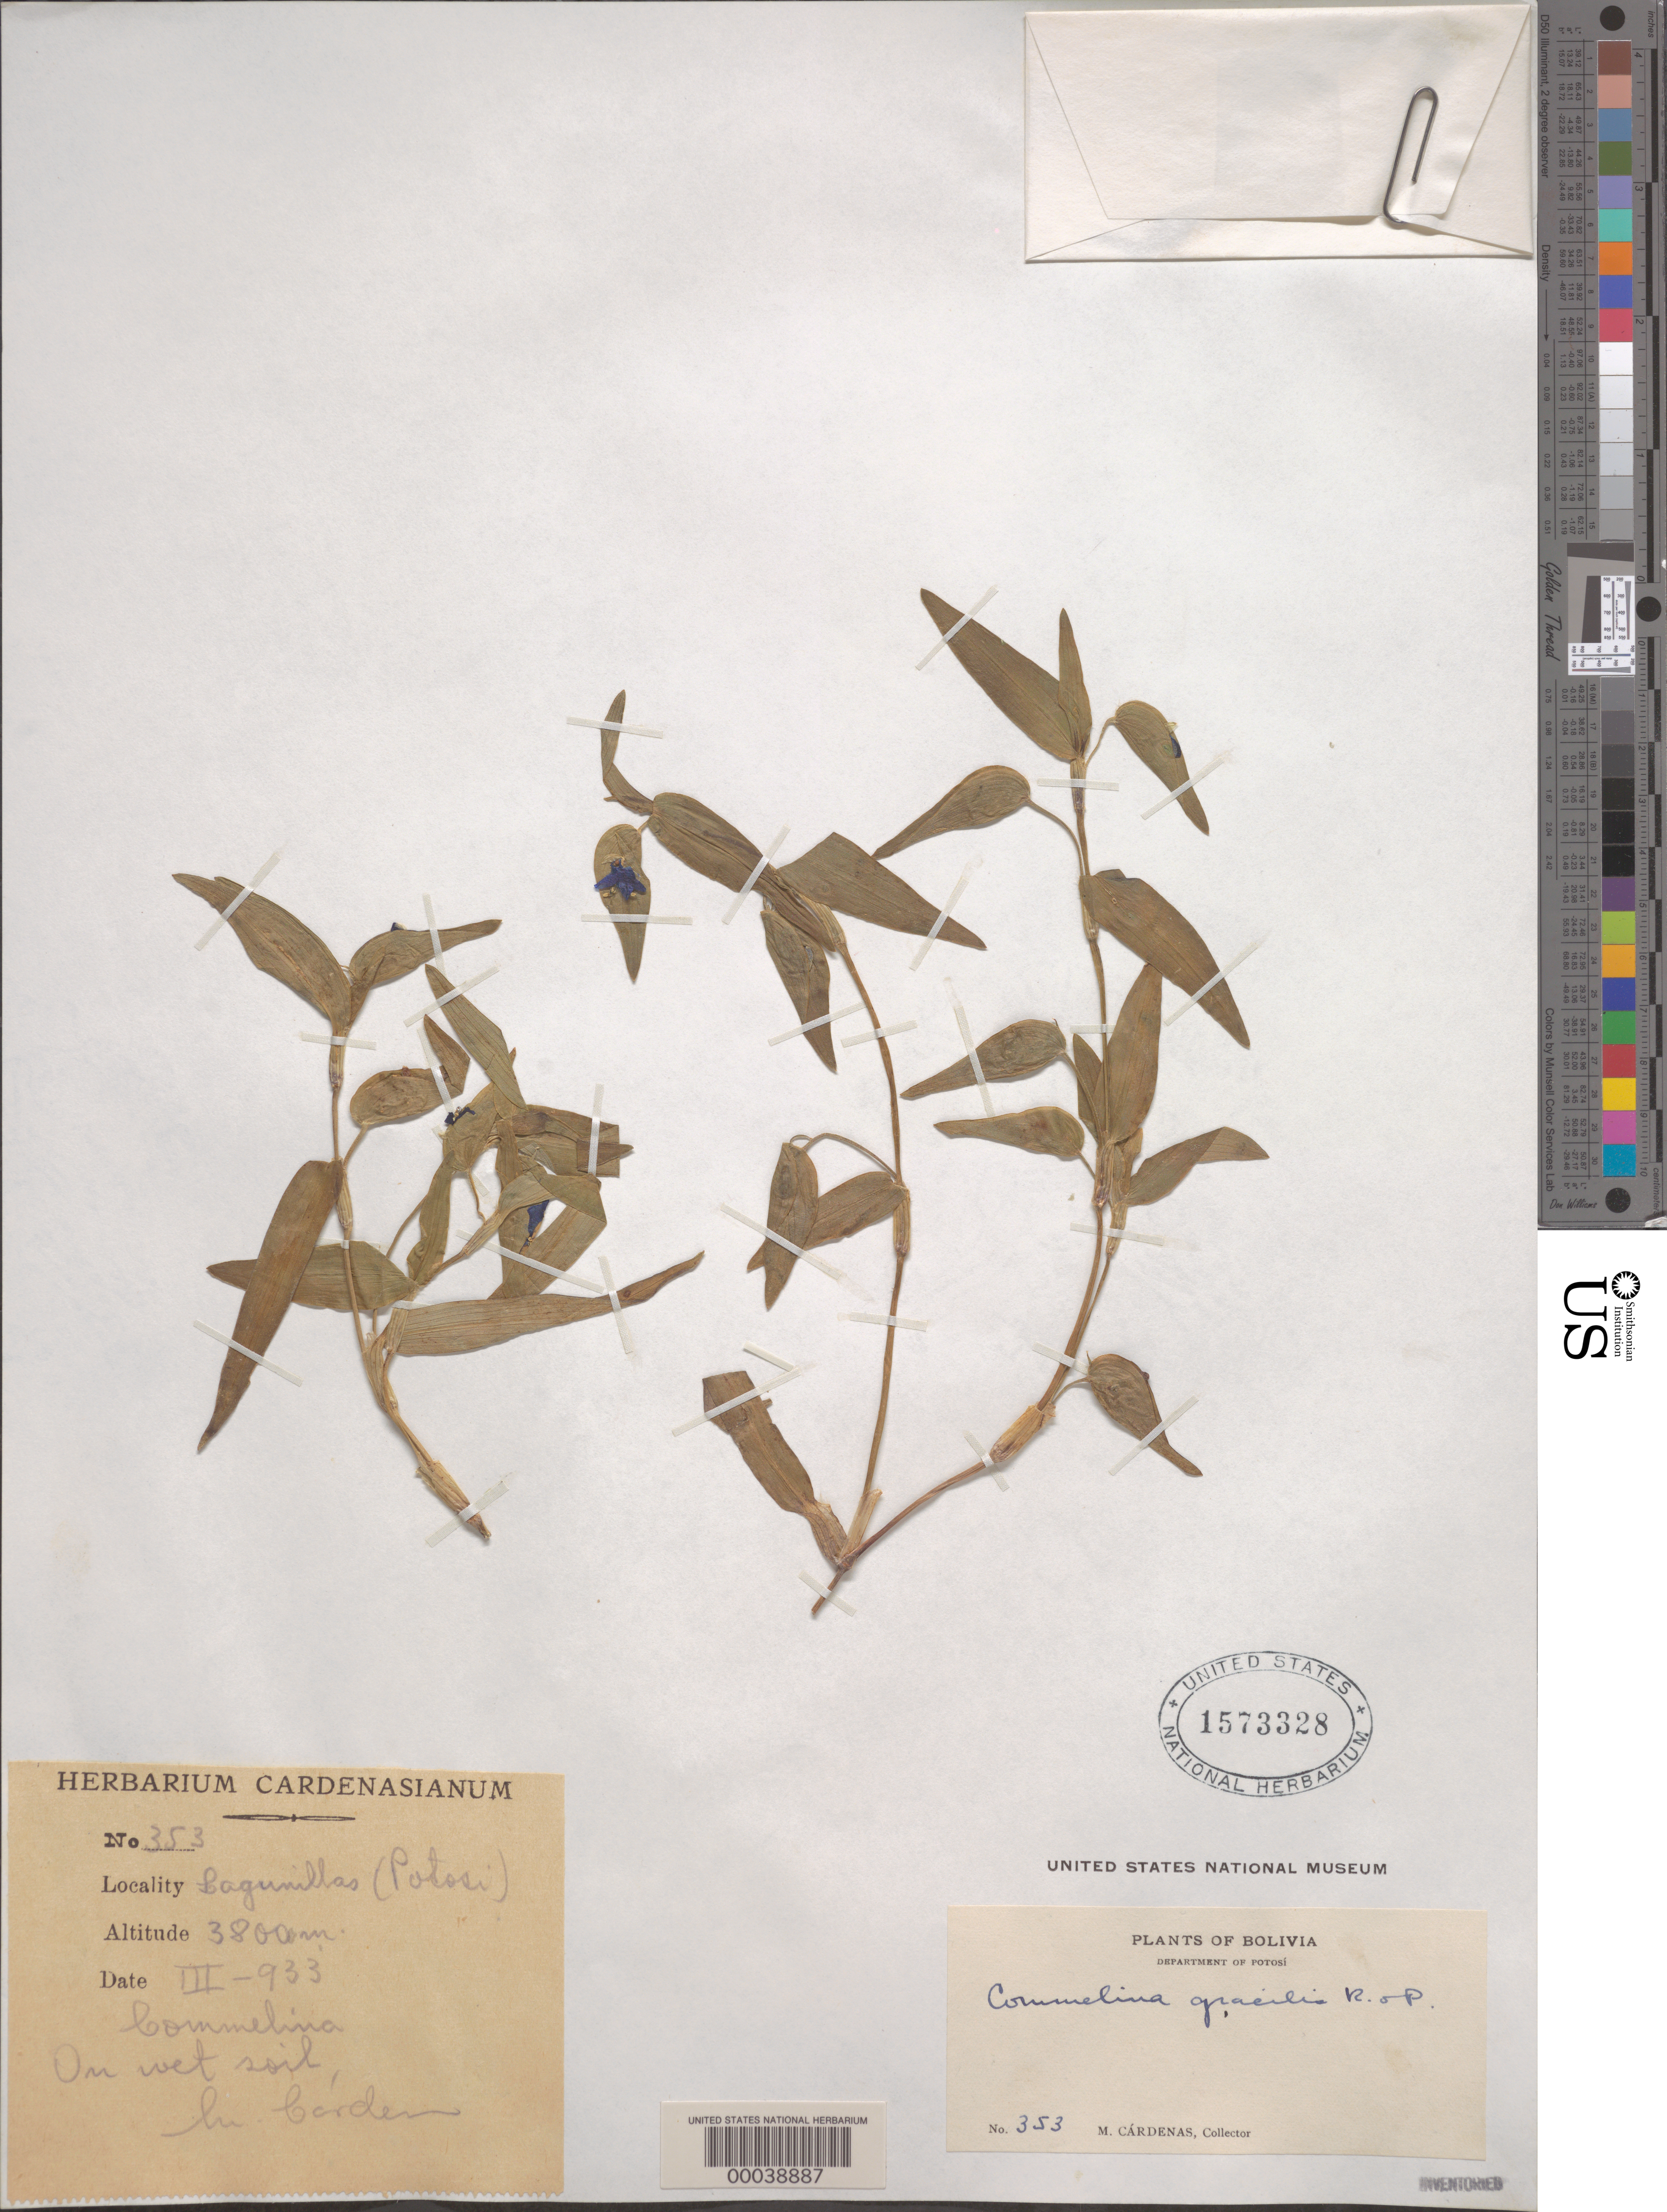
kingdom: Plantae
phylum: Tracheophyta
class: Liliopsida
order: Commelinales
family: Commelinaceae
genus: Commelina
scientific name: Commelina quitensis var. mandonii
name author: C.B. Clarke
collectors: M. Cárdenas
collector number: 353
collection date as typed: Mar 1933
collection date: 1933-03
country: Bolivia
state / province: Potosí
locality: Lagunillas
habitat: Wet soil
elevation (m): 3800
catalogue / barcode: US 1573328